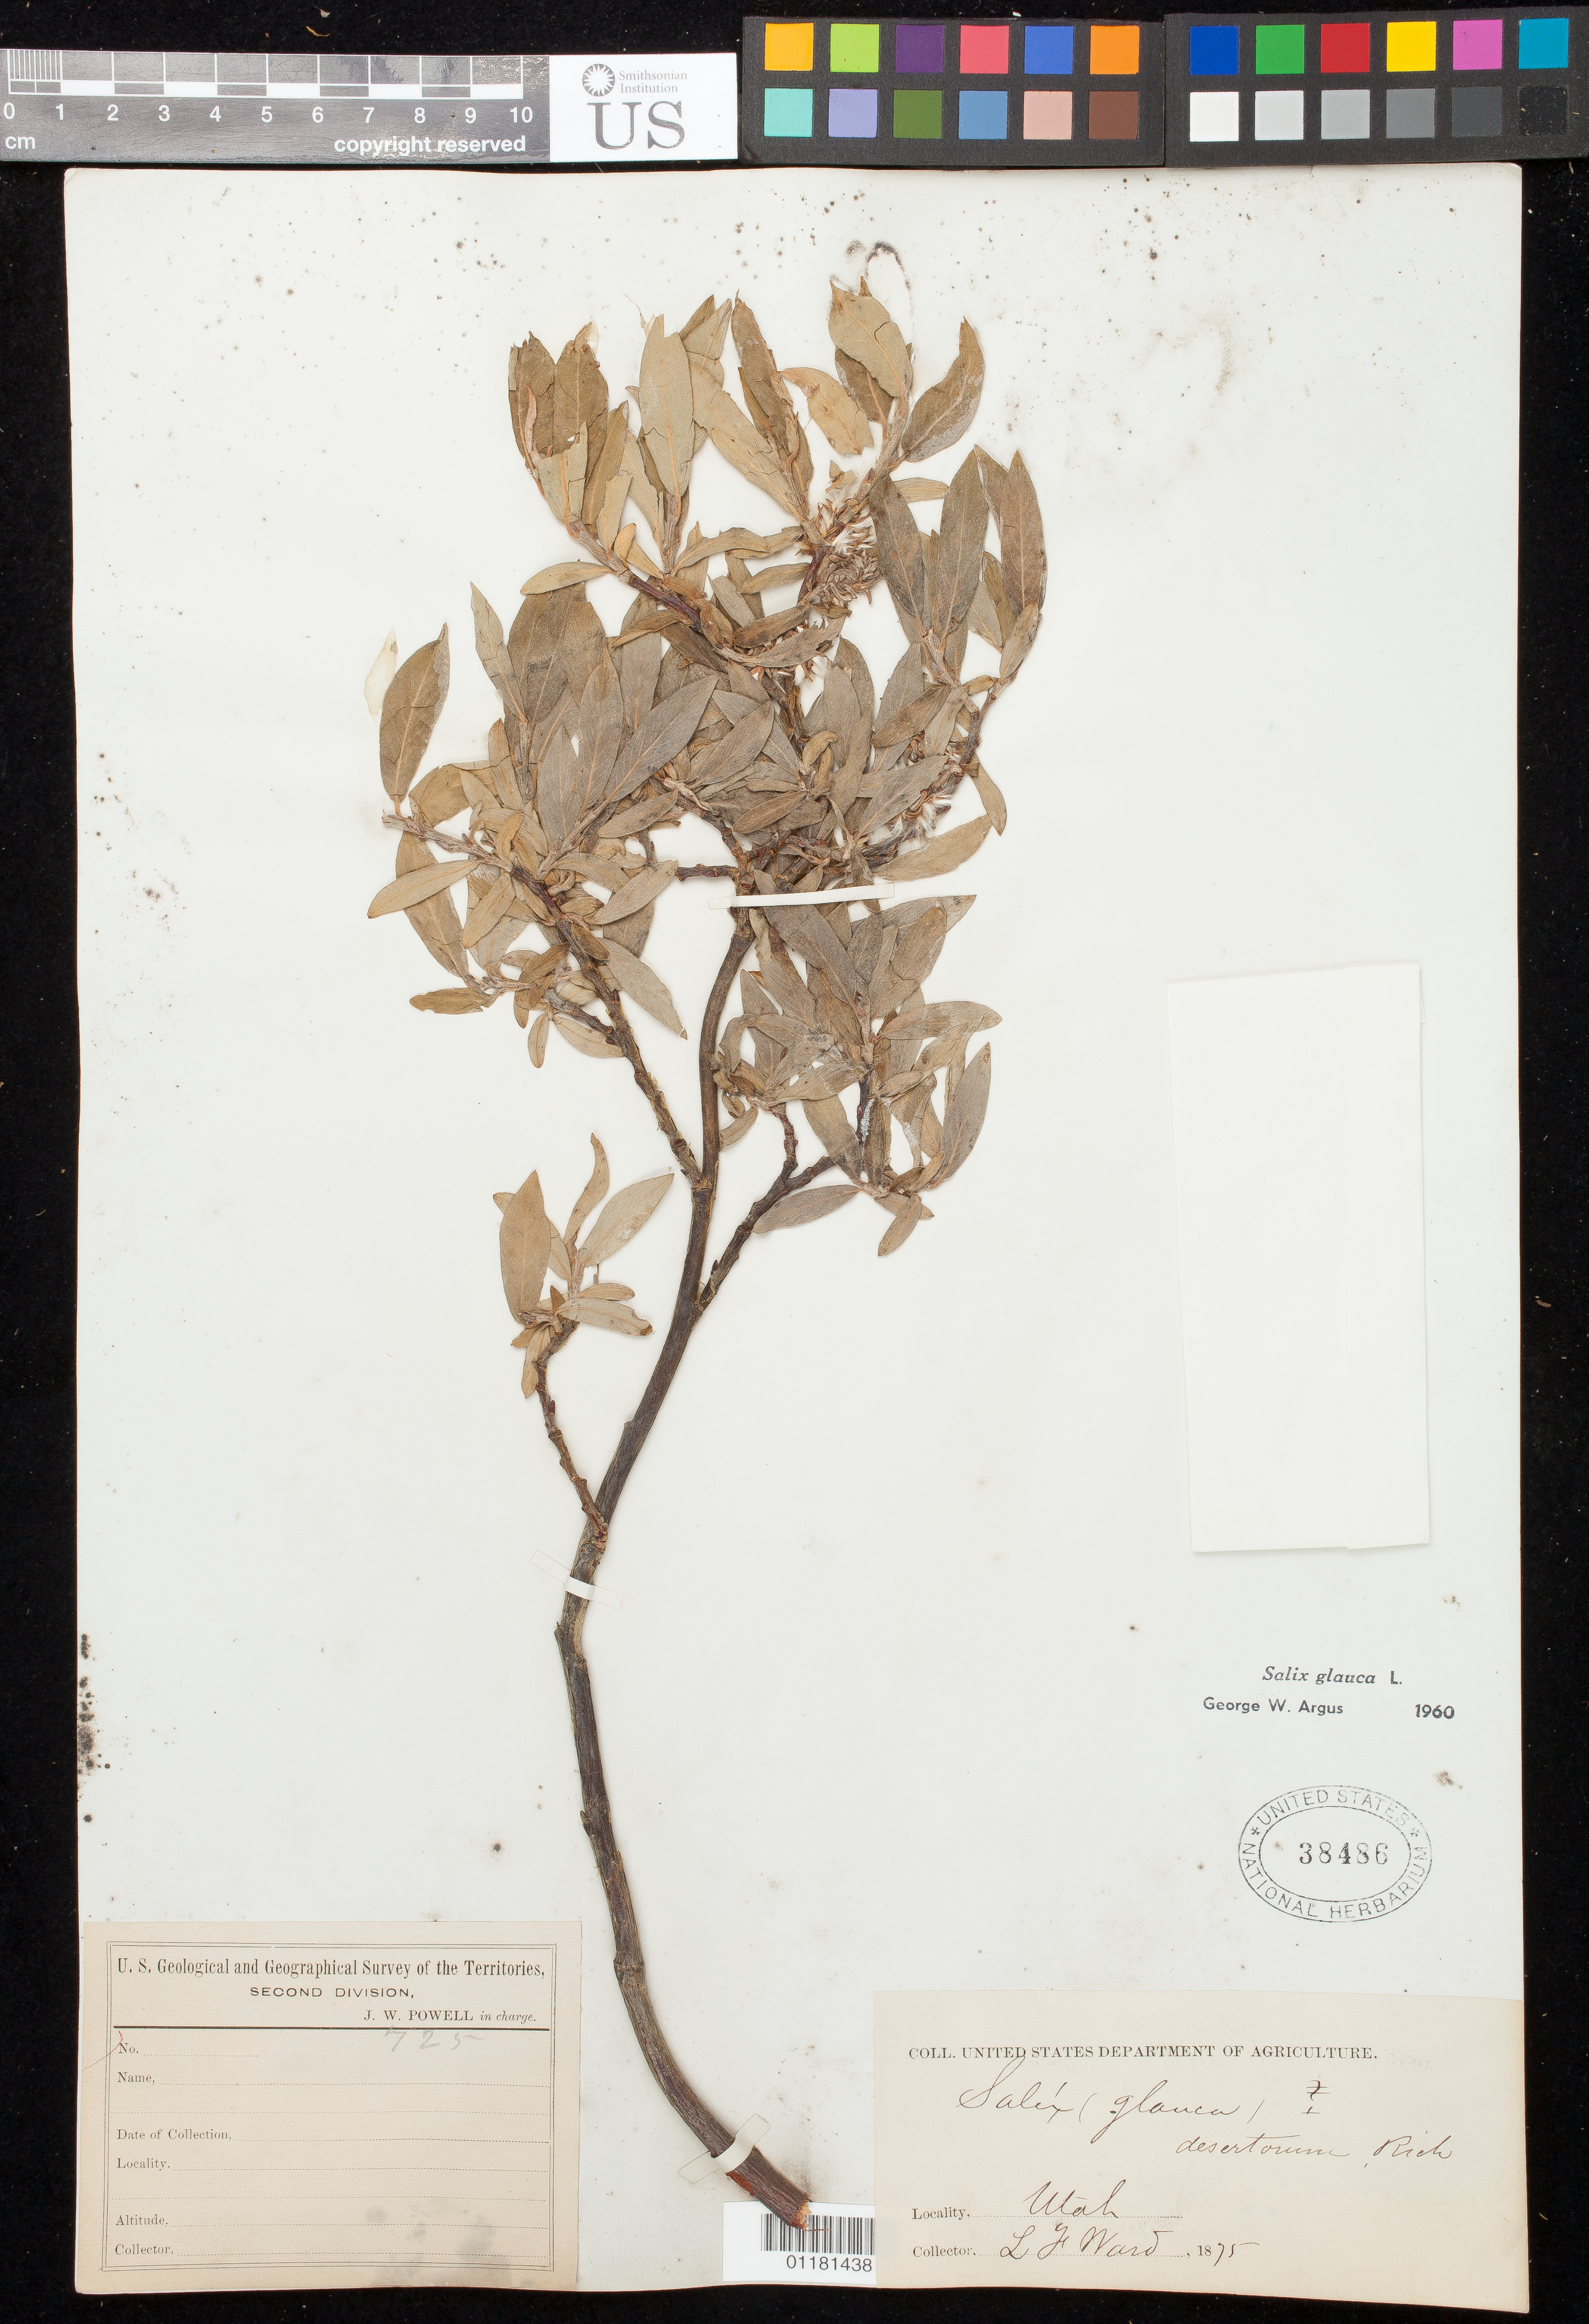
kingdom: Plantae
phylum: Tracheophyta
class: Magnoliopsida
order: Malpighiales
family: Salicaceae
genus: Salix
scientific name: Salix glauca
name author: L.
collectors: L. F. Ward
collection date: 1875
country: United States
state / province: Utah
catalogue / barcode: US 38486